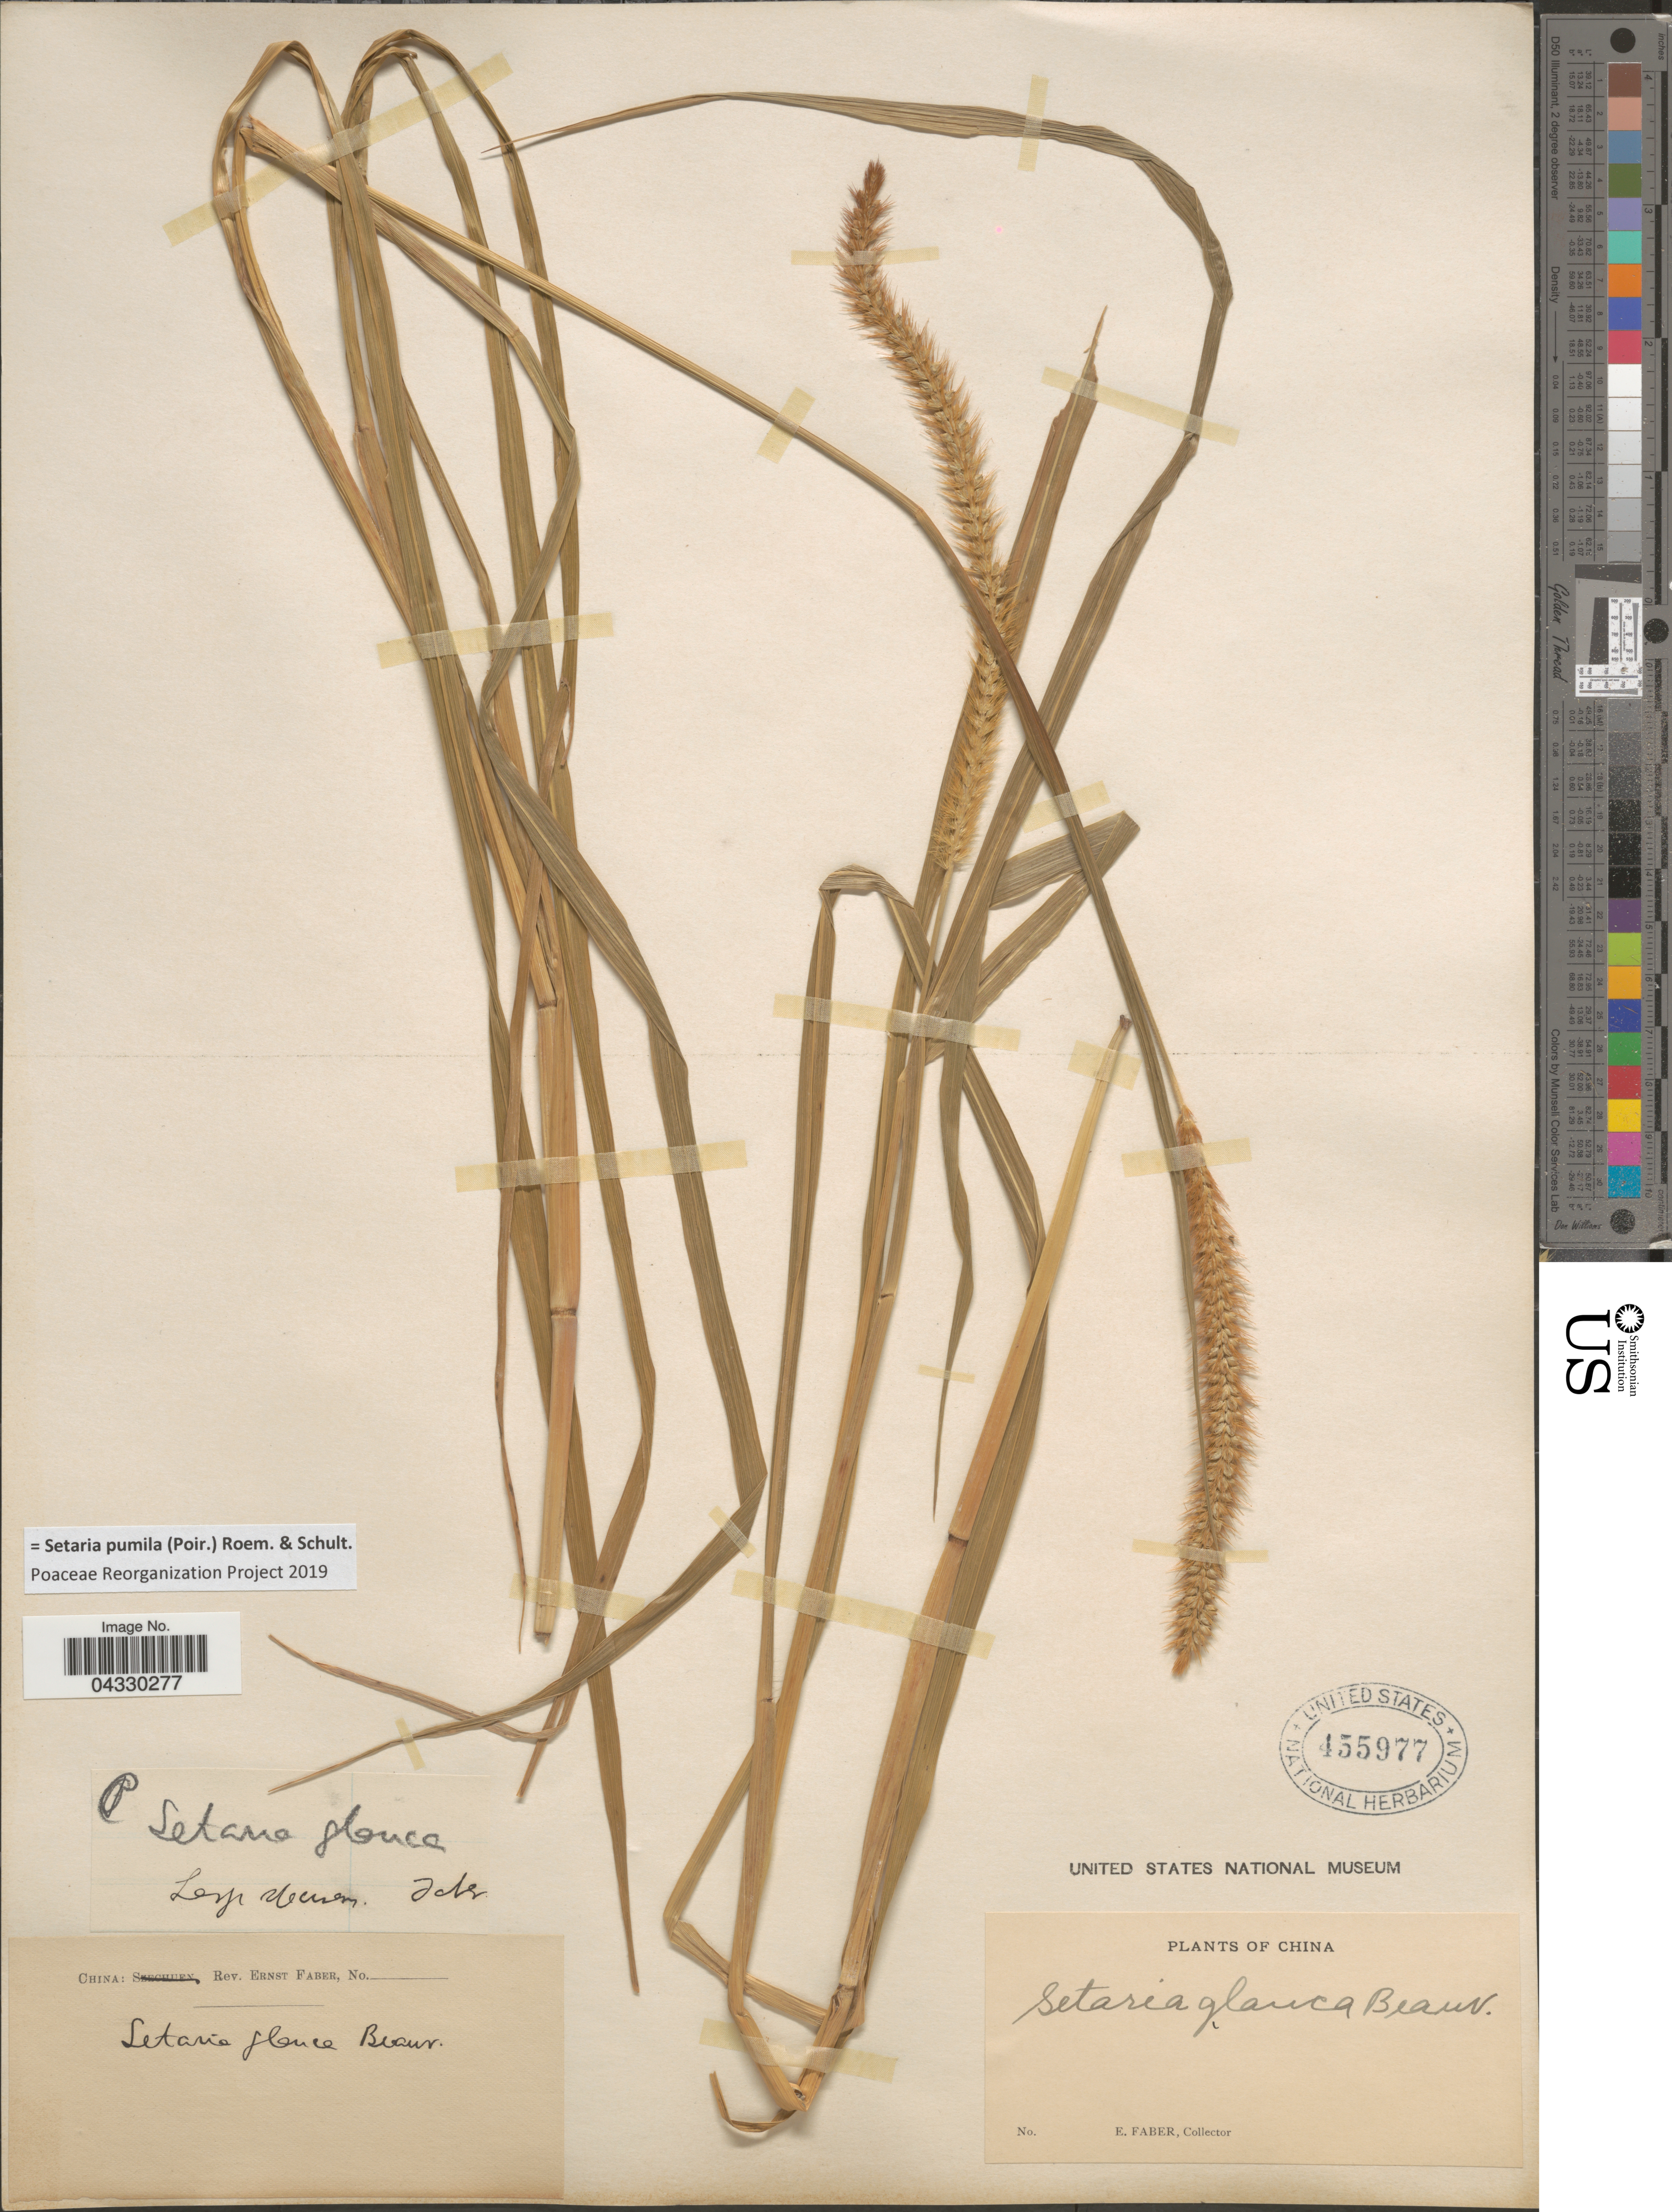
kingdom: Plantae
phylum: Tracheophyta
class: Liliopsida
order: Poales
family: Poaceae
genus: Setaria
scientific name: Setaria pumila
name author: (Poir.) Roem. & Schult.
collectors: E. Faber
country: China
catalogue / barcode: US 455977